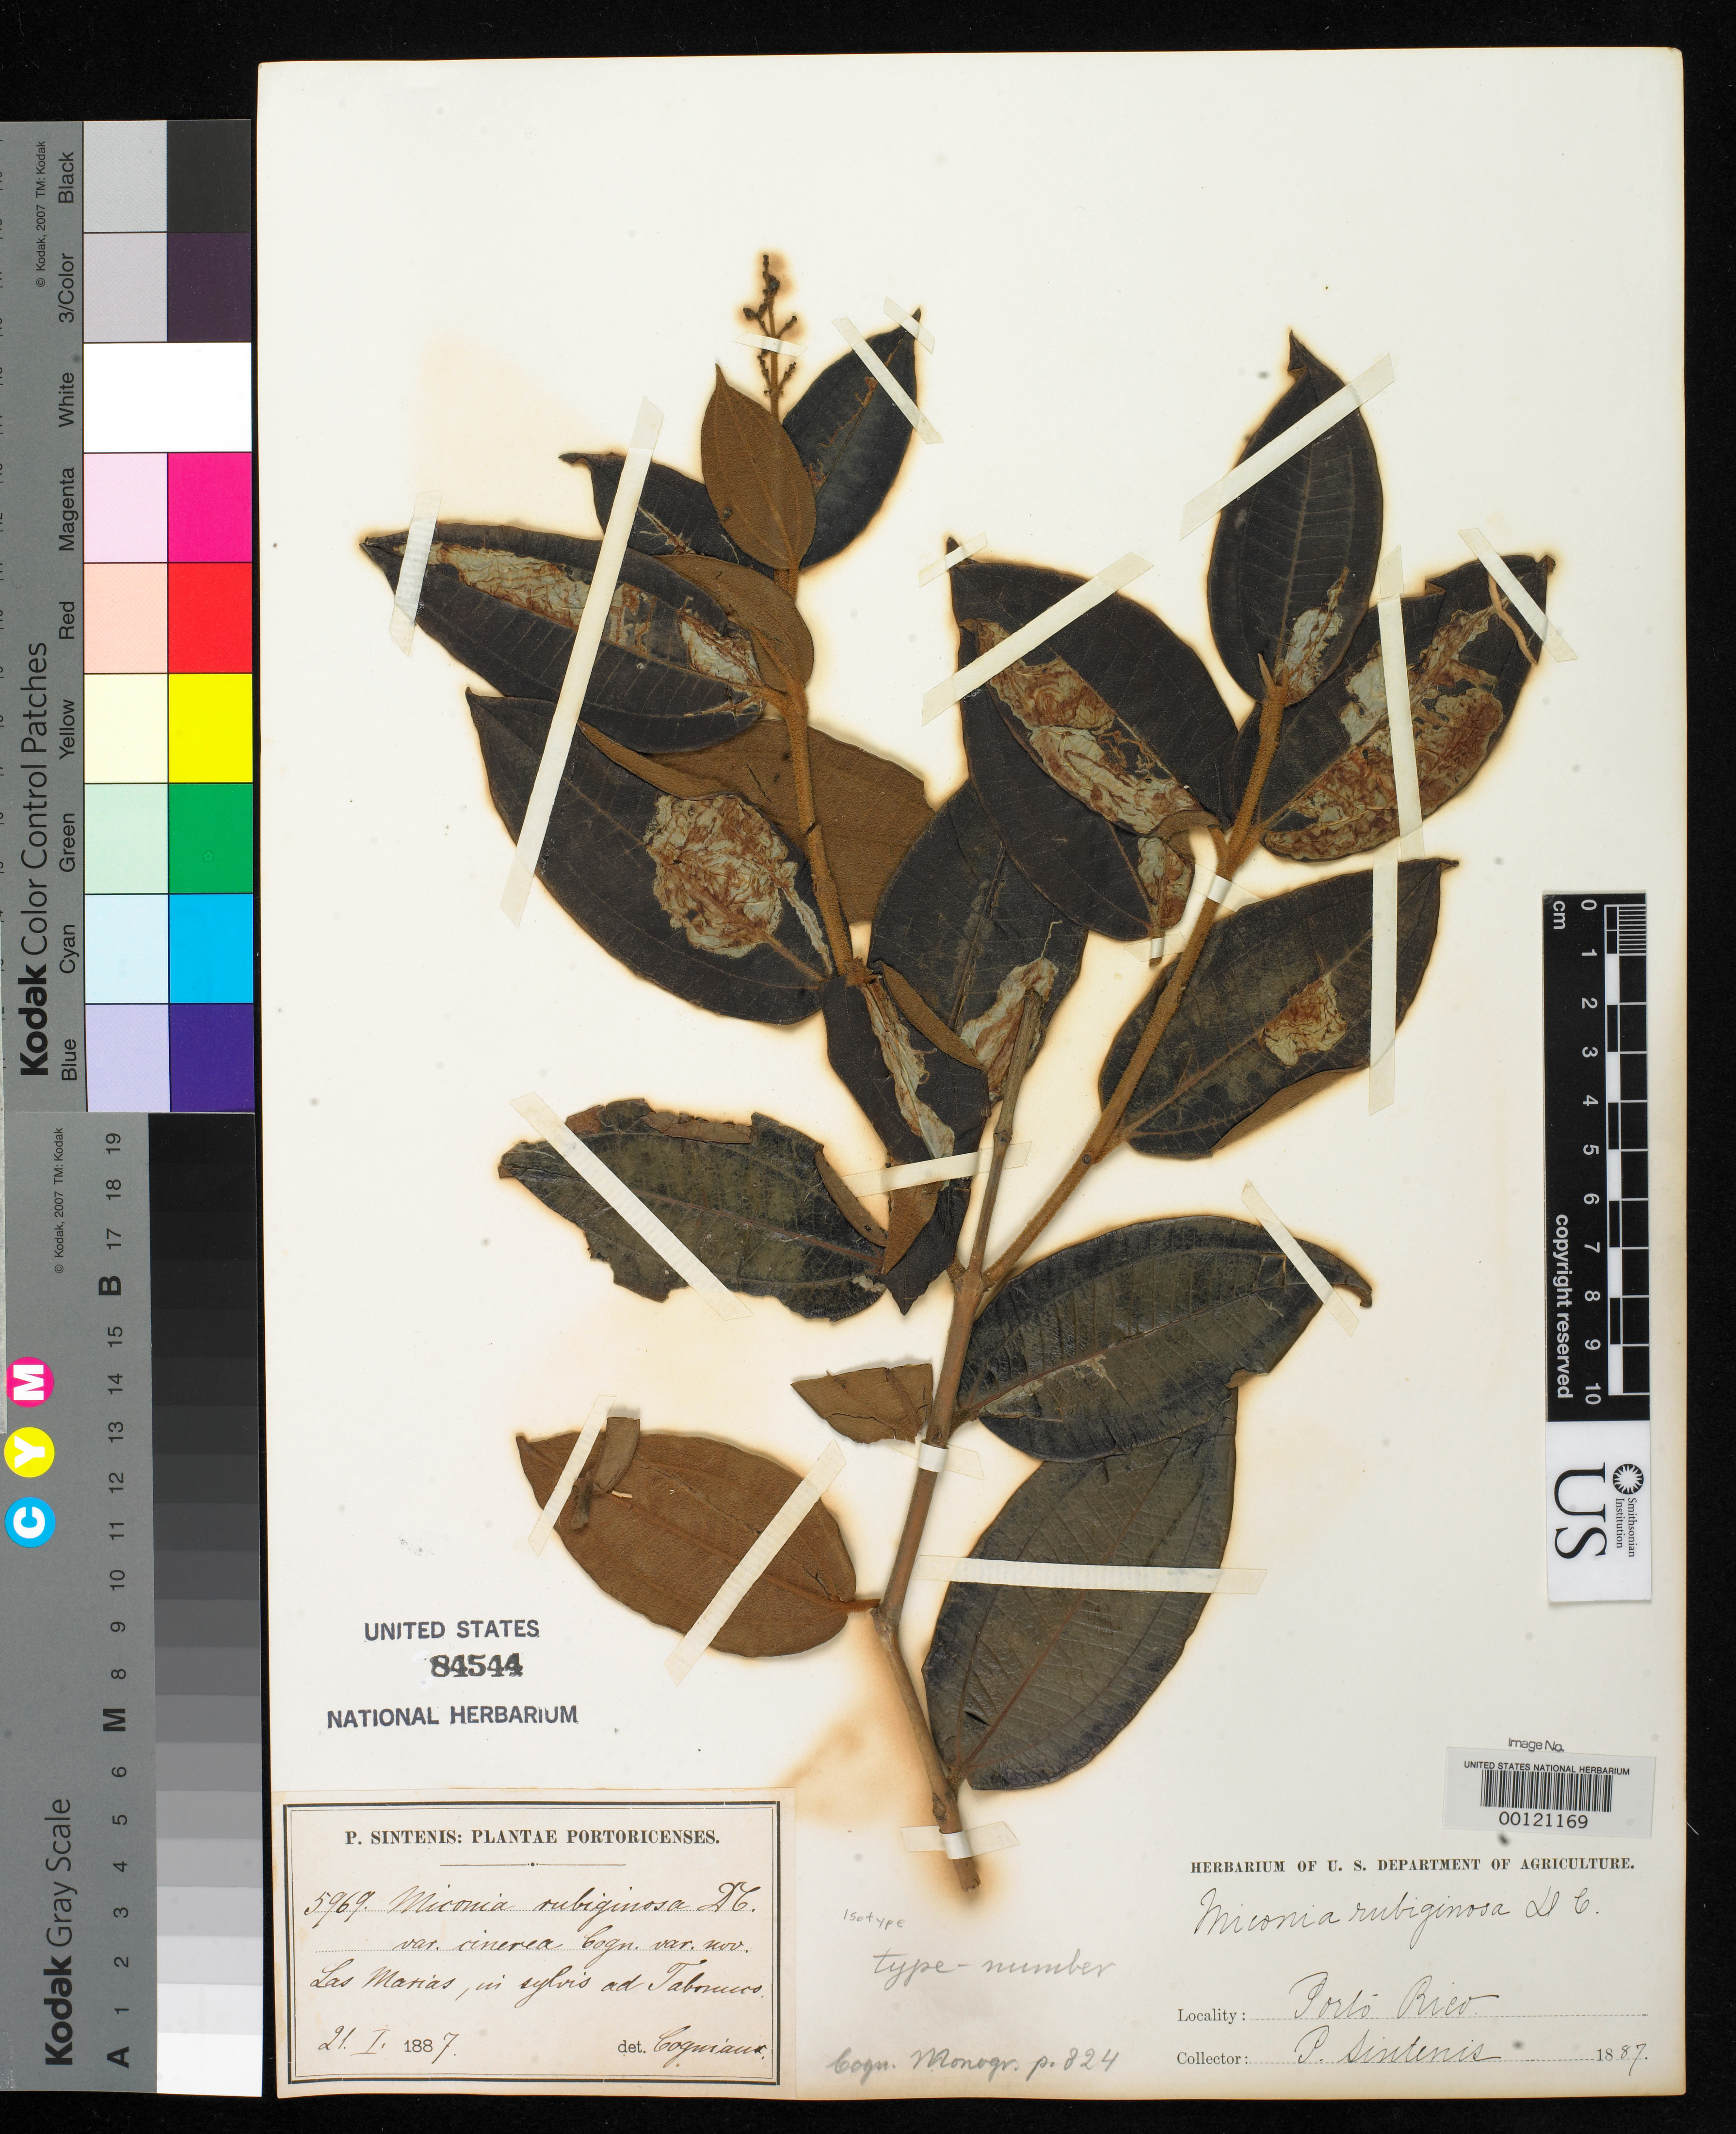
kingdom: Plantae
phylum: Tracheophyta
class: Magnoliopsida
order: Myrtales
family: Melastomataceae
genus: Miconia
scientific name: Miconia rubiginosa var. cinerea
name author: Cogn. in A. DC.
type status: Isotype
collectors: P. Sintenis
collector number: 5969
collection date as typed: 21 Jan 1887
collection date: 1887-01-21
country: Puerto Rico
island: Greater Antilles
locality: Las Marias.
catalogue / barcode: US 84544